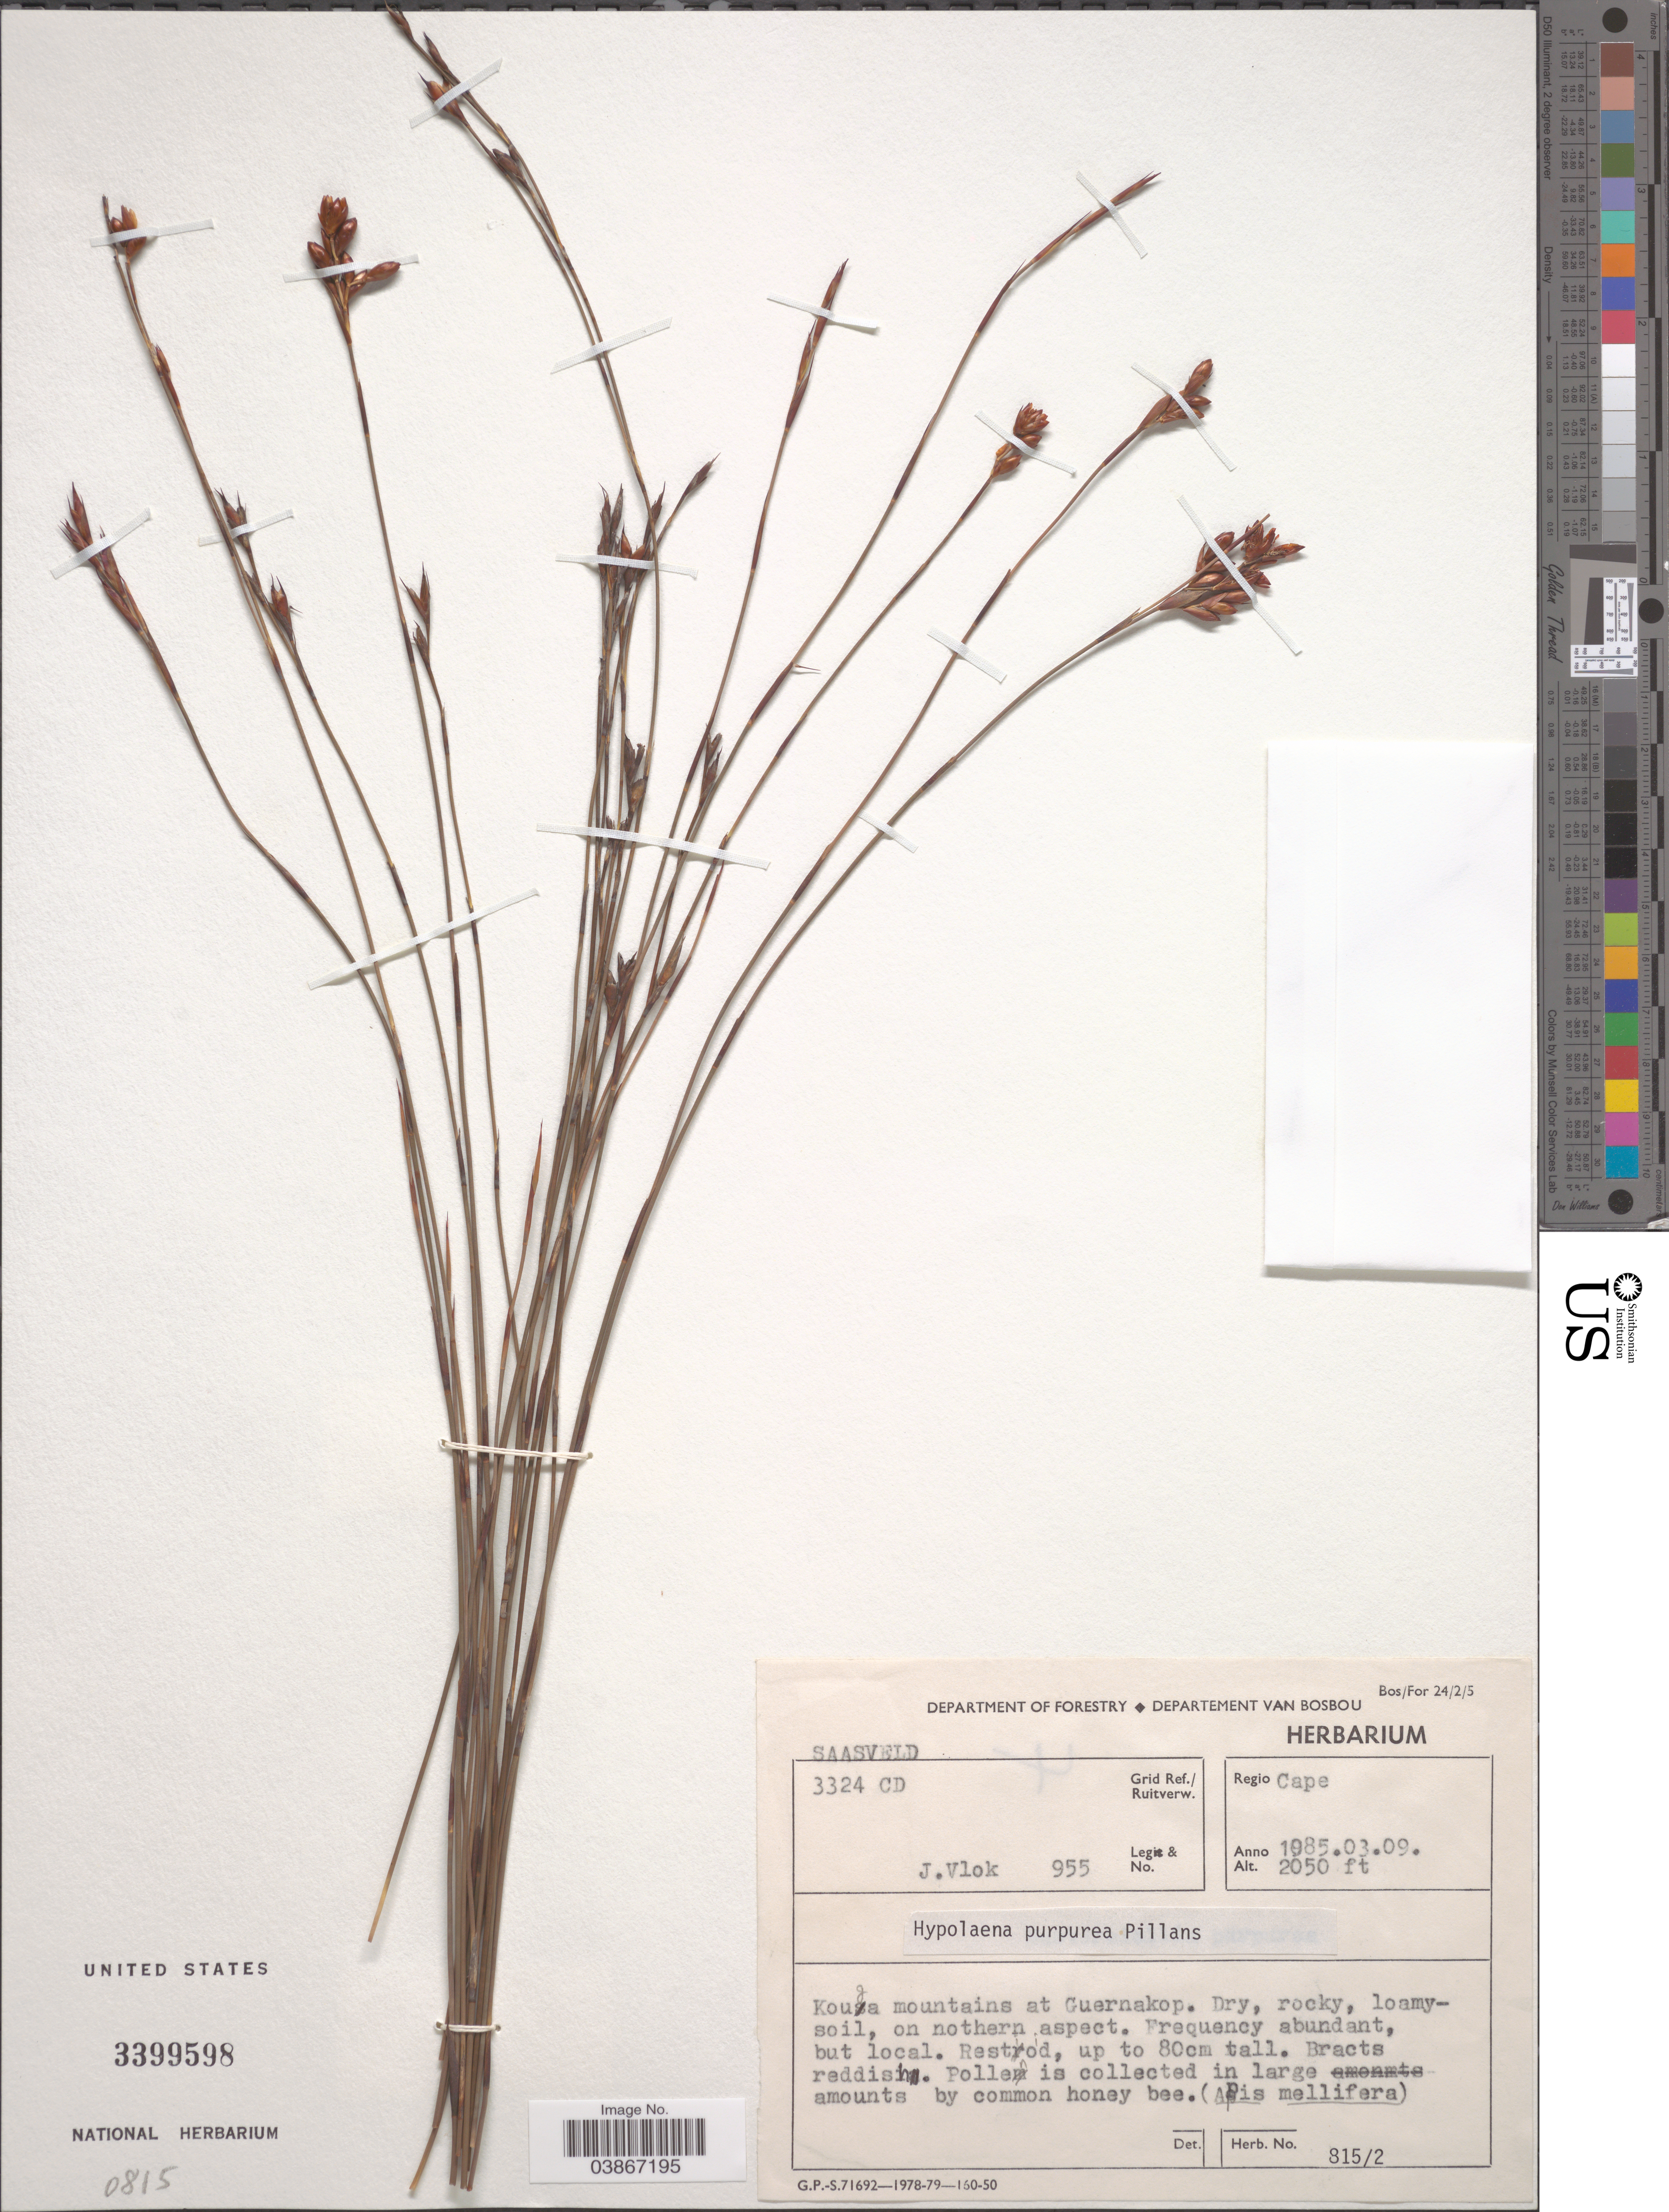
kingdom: Plantae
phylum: Tracheophyta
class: Liliopsida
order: Poales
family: Restionaceae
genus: Hypolaena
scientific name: Hypolaena purpurea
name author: Pillans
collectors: J. Vlok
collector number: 955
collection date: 1985-03-09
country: South Africa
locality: Saasveld. 3324 CD Grid Ref./Ruitverw. Regio Cape. Kouga mountains at Guernakop.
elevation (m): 625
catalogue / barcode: US 3399598